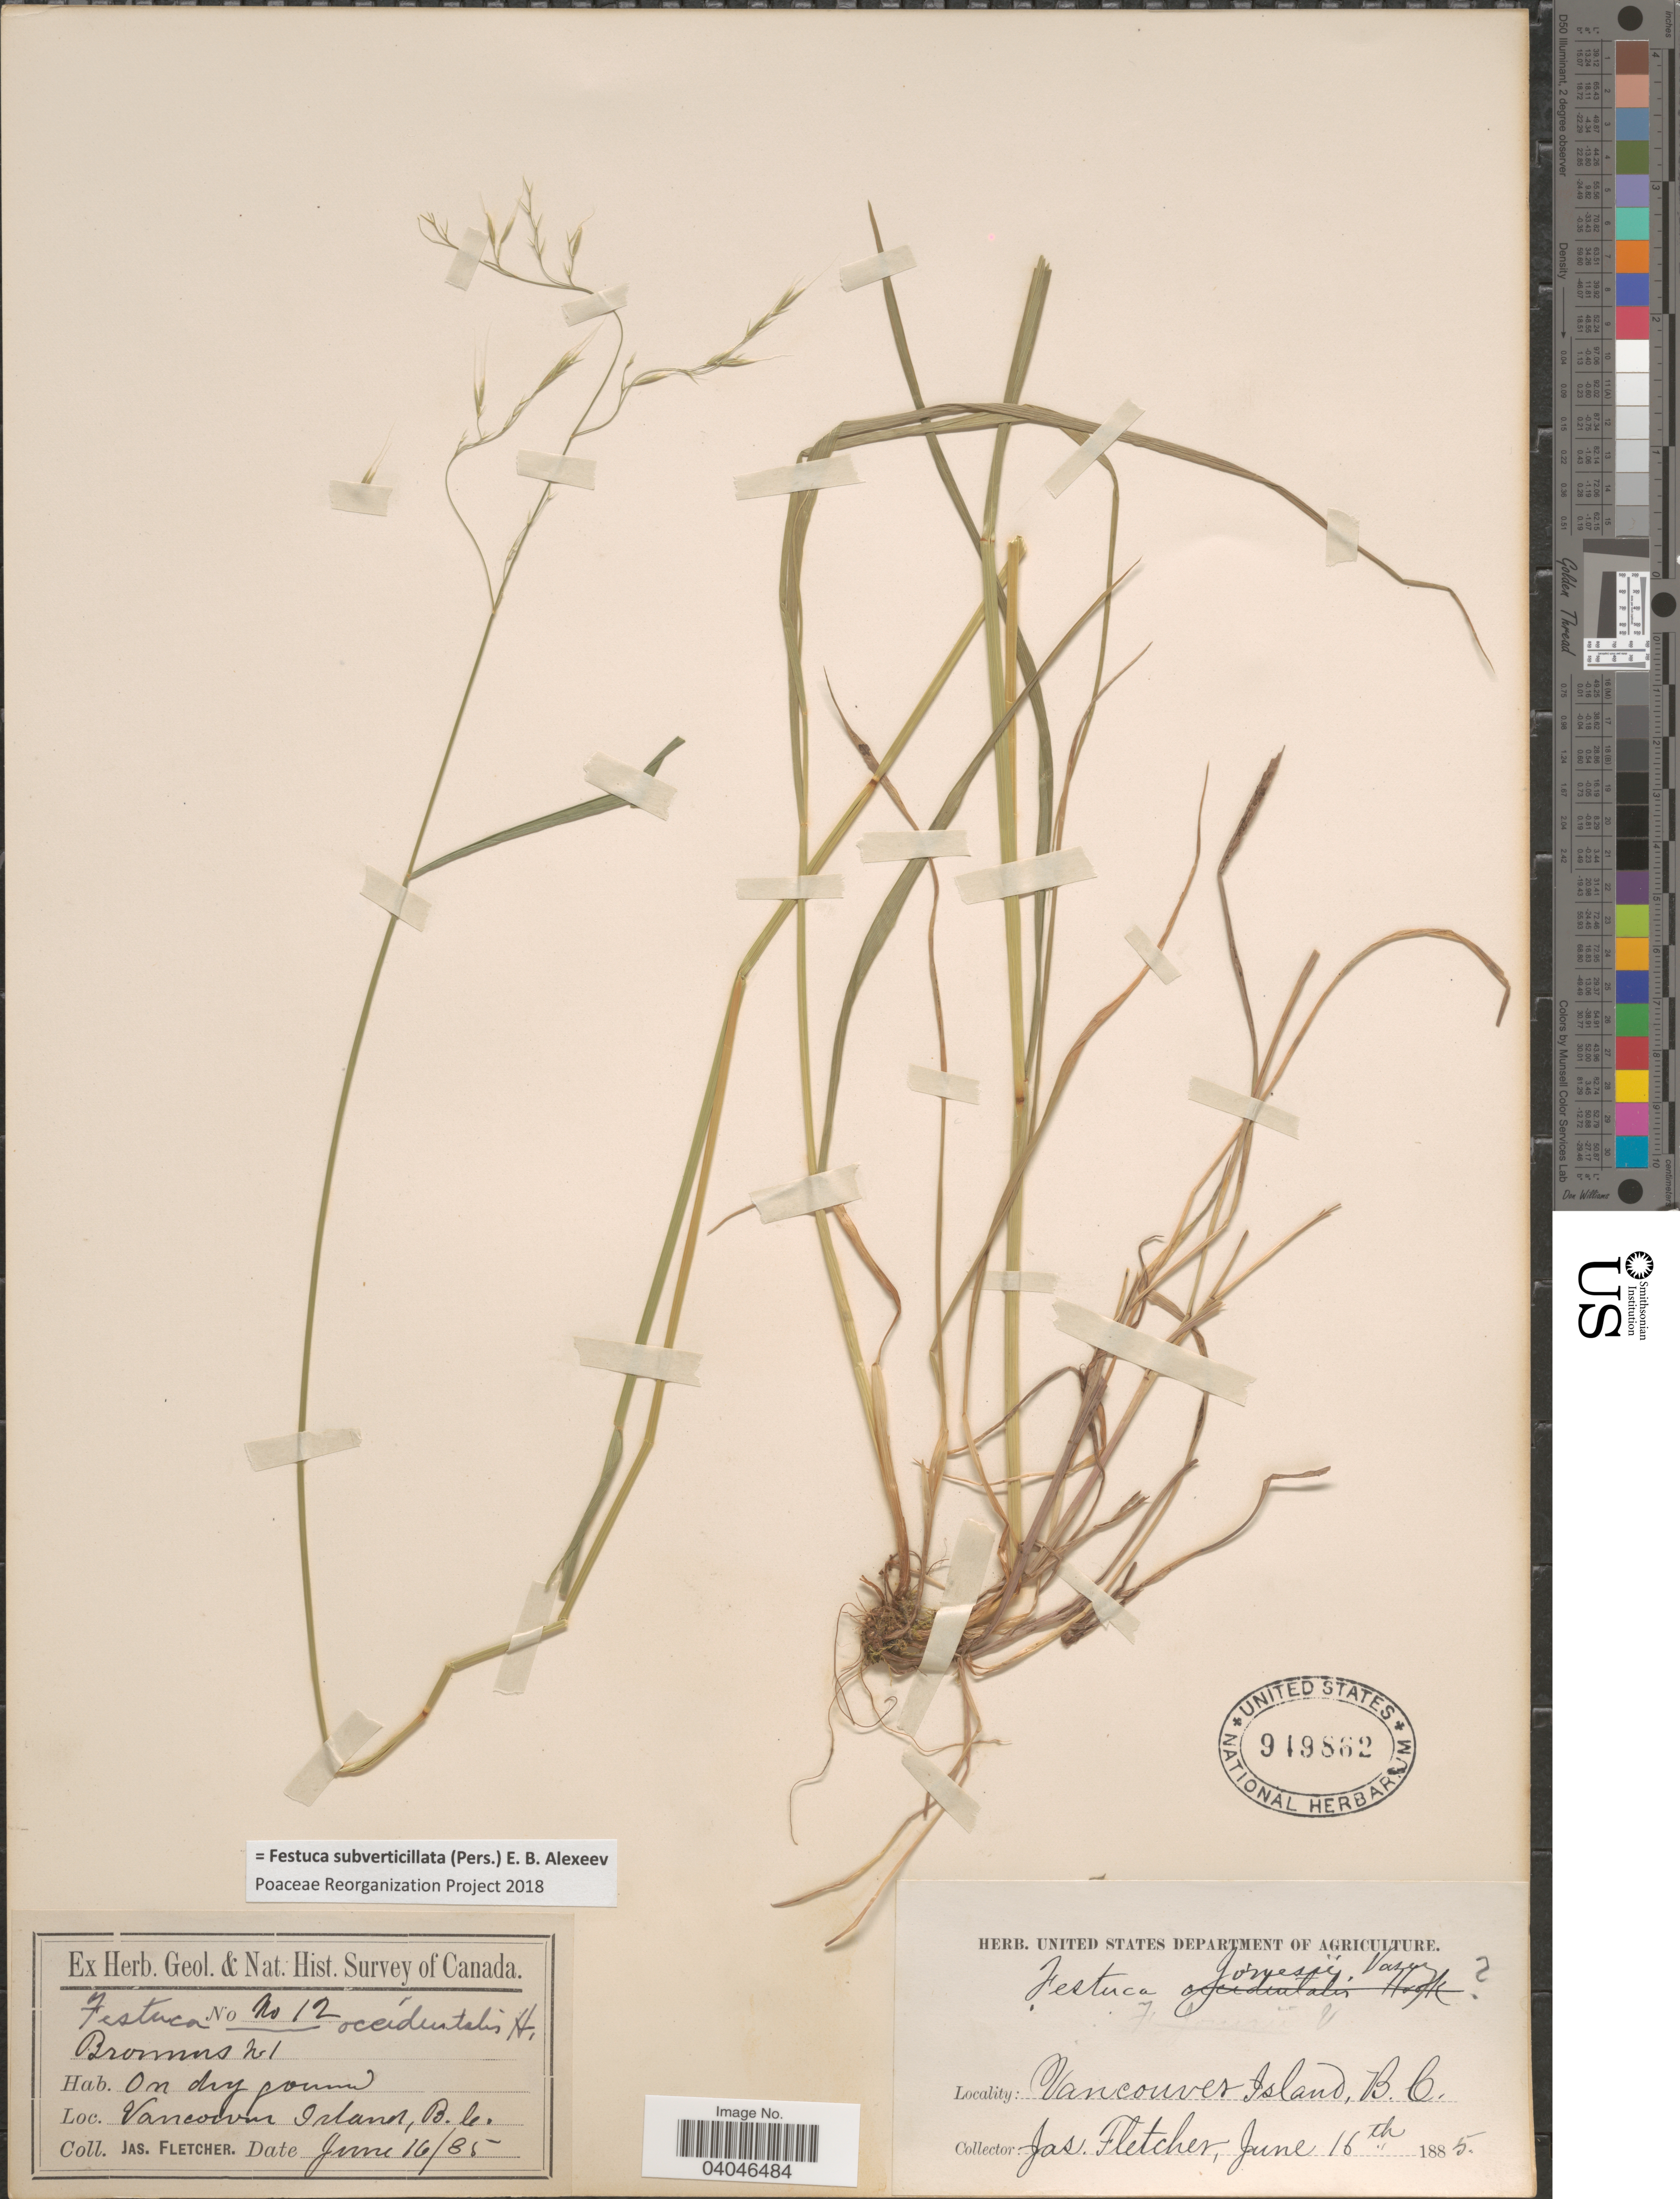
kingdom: Plantae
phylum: Tracheophyta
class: Liliopsida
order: Poales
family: Poaceae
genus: Festuca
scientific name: Festuca subverticillata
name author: (Pers.) E.B. Alexeev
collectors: J. Fletcher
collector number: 12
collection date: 1885-06-16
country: Canada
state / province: British Columbia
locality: Vancouver Island.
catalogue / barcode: US 949862